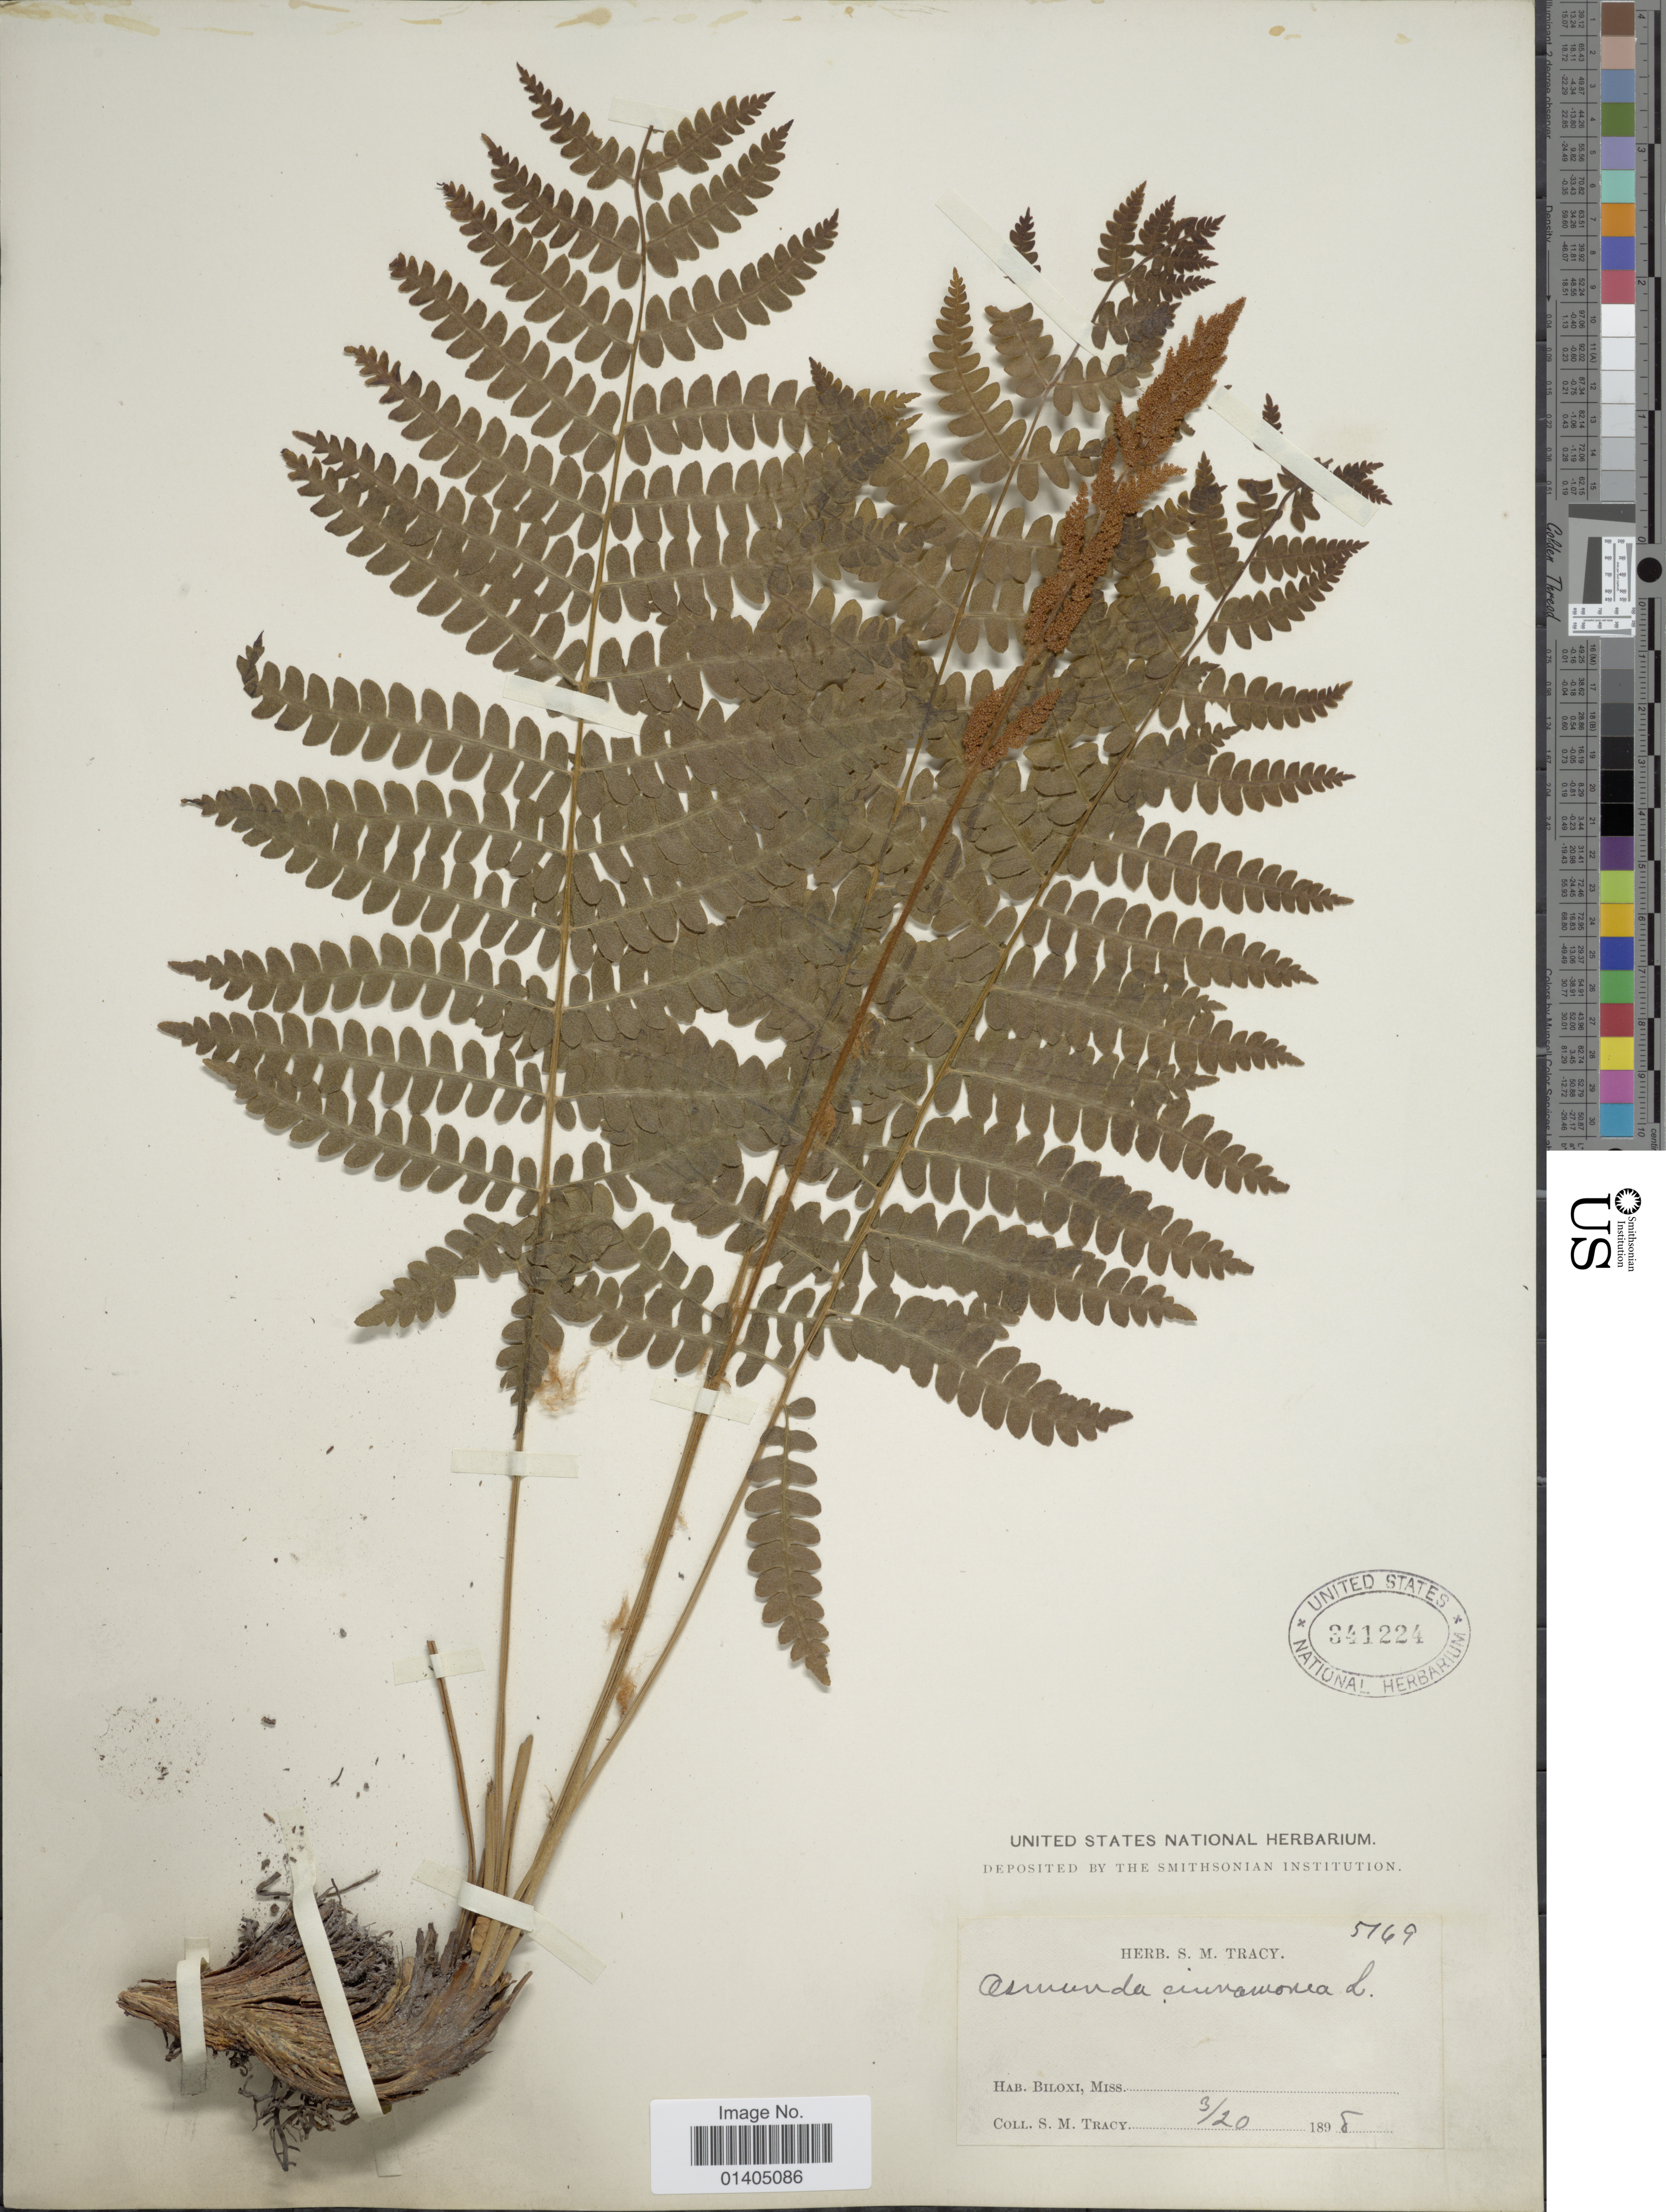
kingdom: Plantae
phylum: Tracheophyta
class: Polypodiopsida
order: Osmundales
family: Osmundaceae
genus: Osmundastrum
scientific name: Osmundastrum cinnamomeum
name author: (L.) C. Presl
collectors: S. M. Tracy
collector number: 5169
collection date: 1898-03-20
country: United States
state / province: Mississippi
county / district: Harrison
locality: Biloxi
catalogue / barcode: US 341224